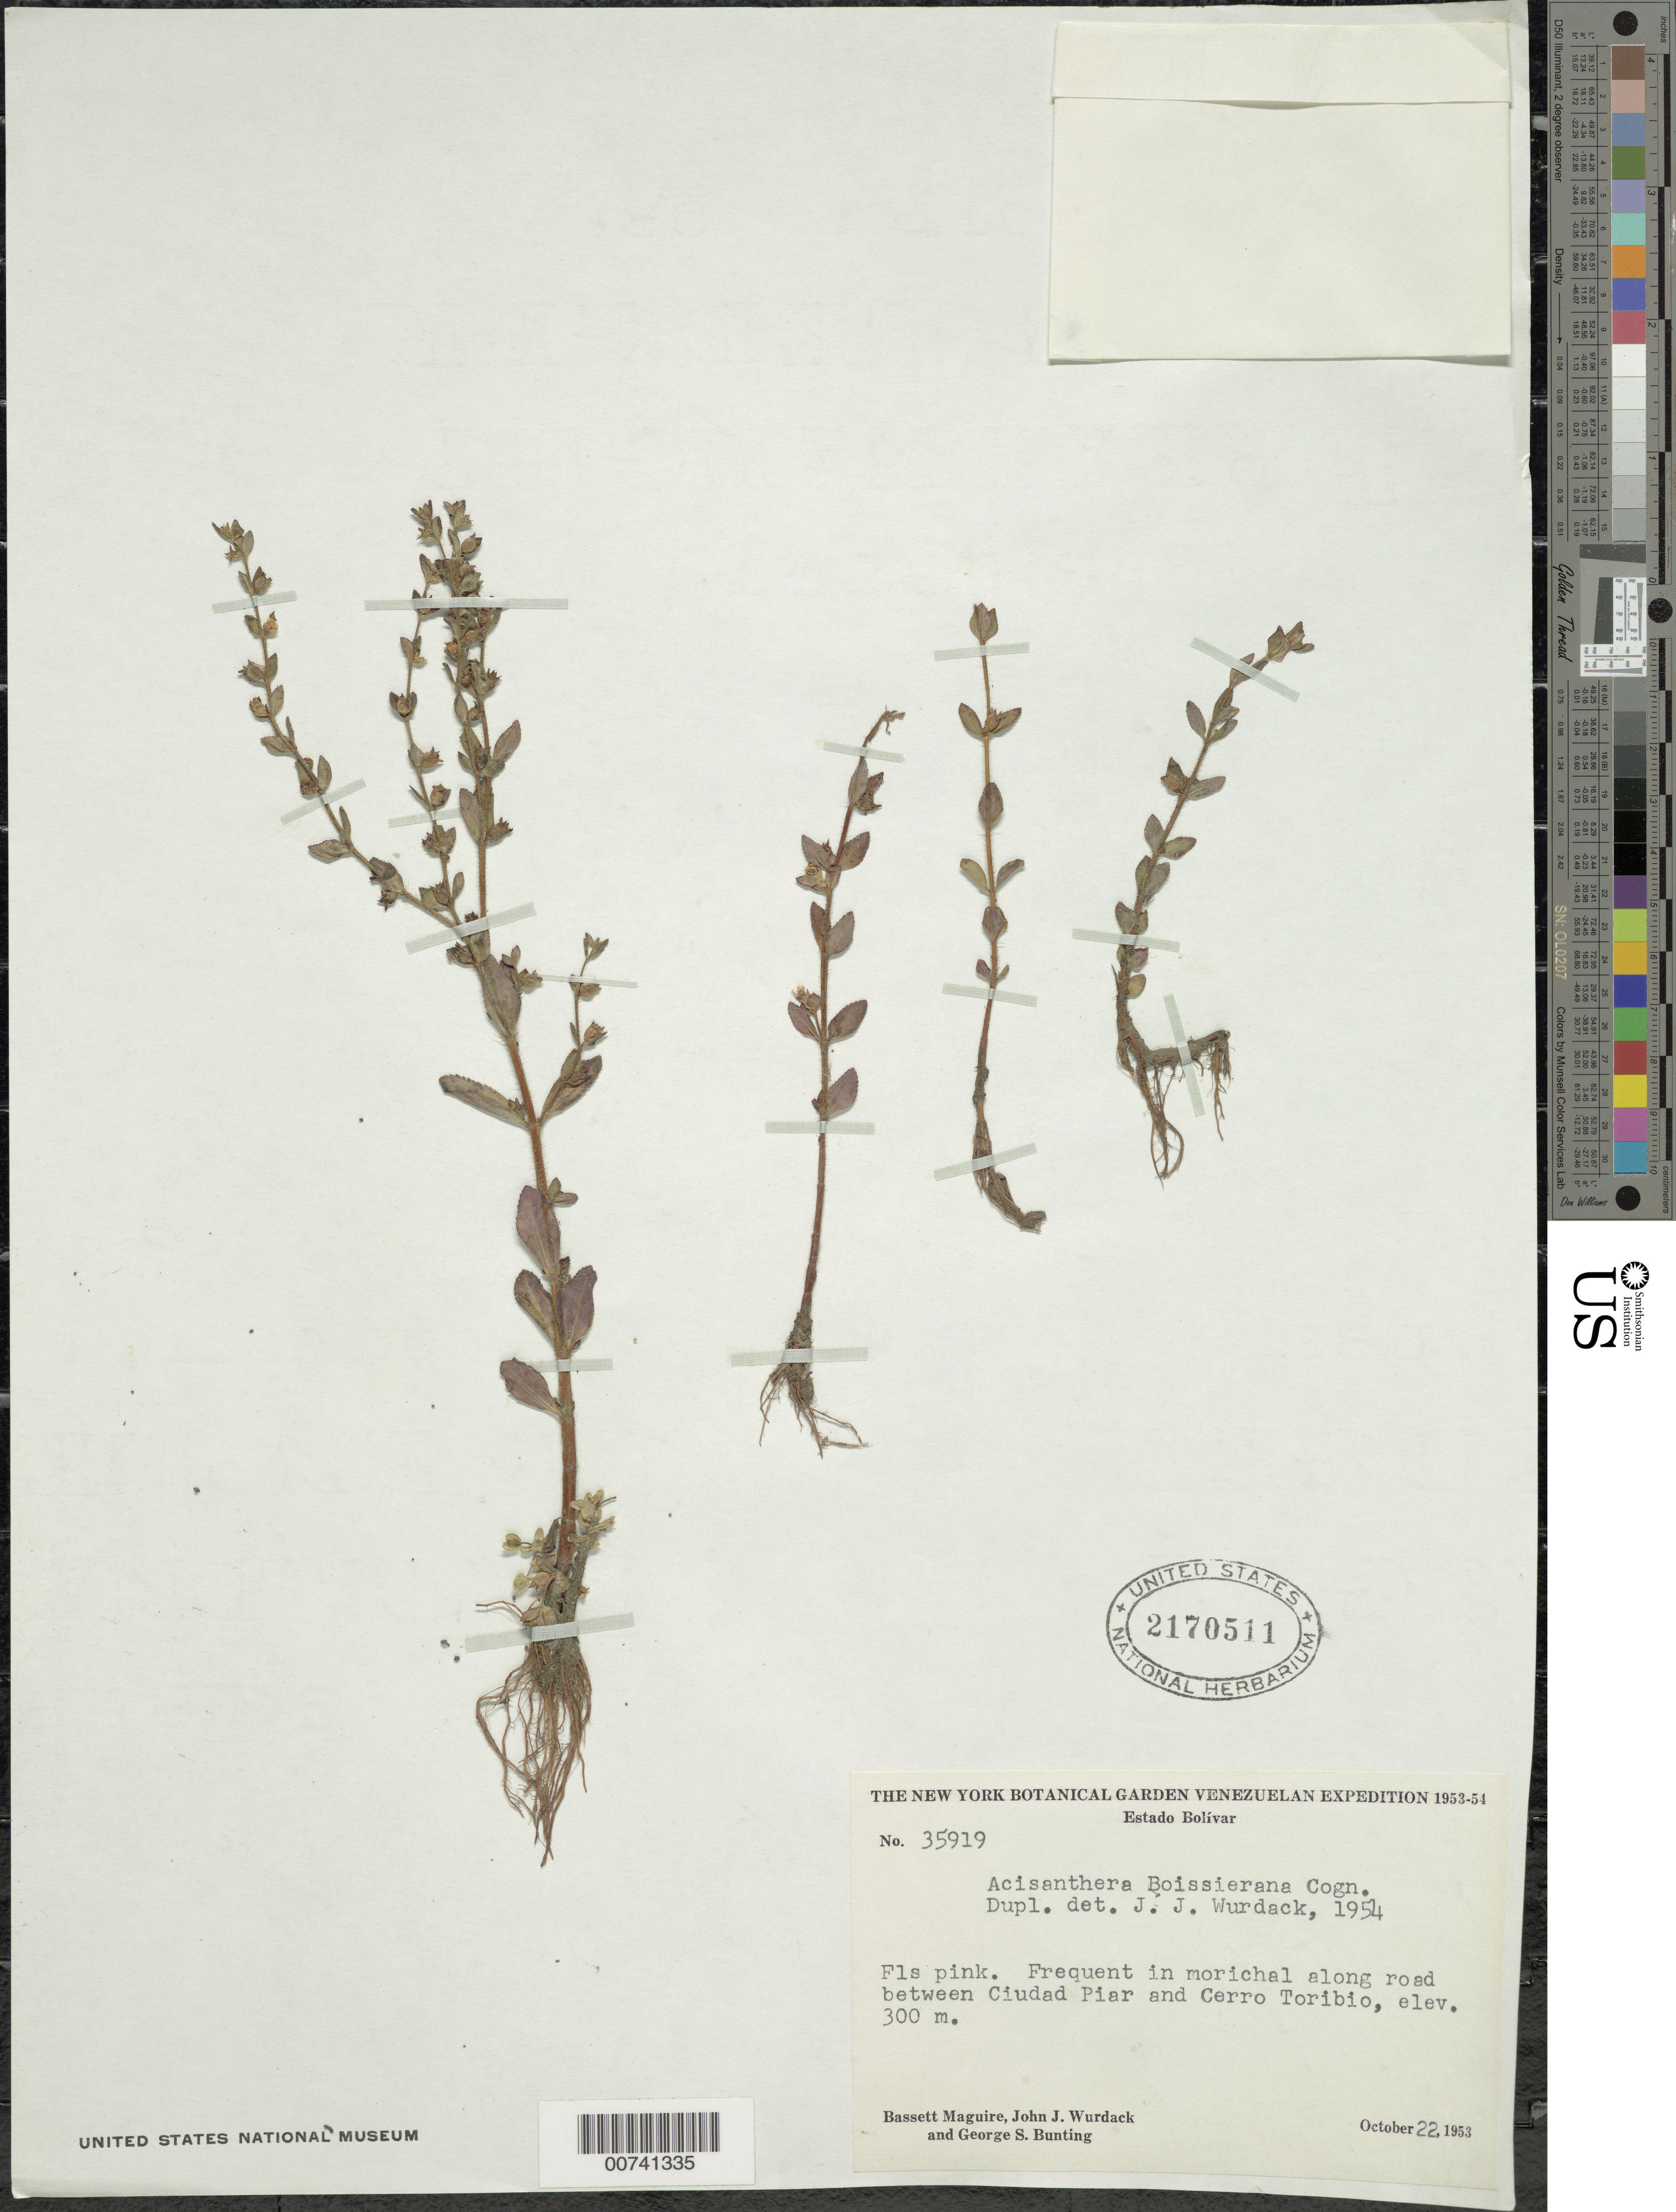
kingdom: Plantae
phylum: Tracheophyta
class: Magnoliopsida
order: Myrtales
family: Melastomataceae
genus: Dicrananthera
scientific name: Dicrananthera hedyotidea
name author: C. Presl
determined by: Nunes da Silva, Diego, (RB), Jardim Botanico do Rio de Janeiro - Herbario (BRAZIL)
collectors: B. Maguire, J. J. Wurdack & G. S. Bunting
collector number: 35919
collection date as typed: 22-Oct-53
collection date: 1953-10-22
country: Venezuela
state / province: Bolívar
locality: Ciudad Piar to Cerro Toribio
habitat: Morichal along road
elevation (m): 300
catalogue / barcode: US 2170511